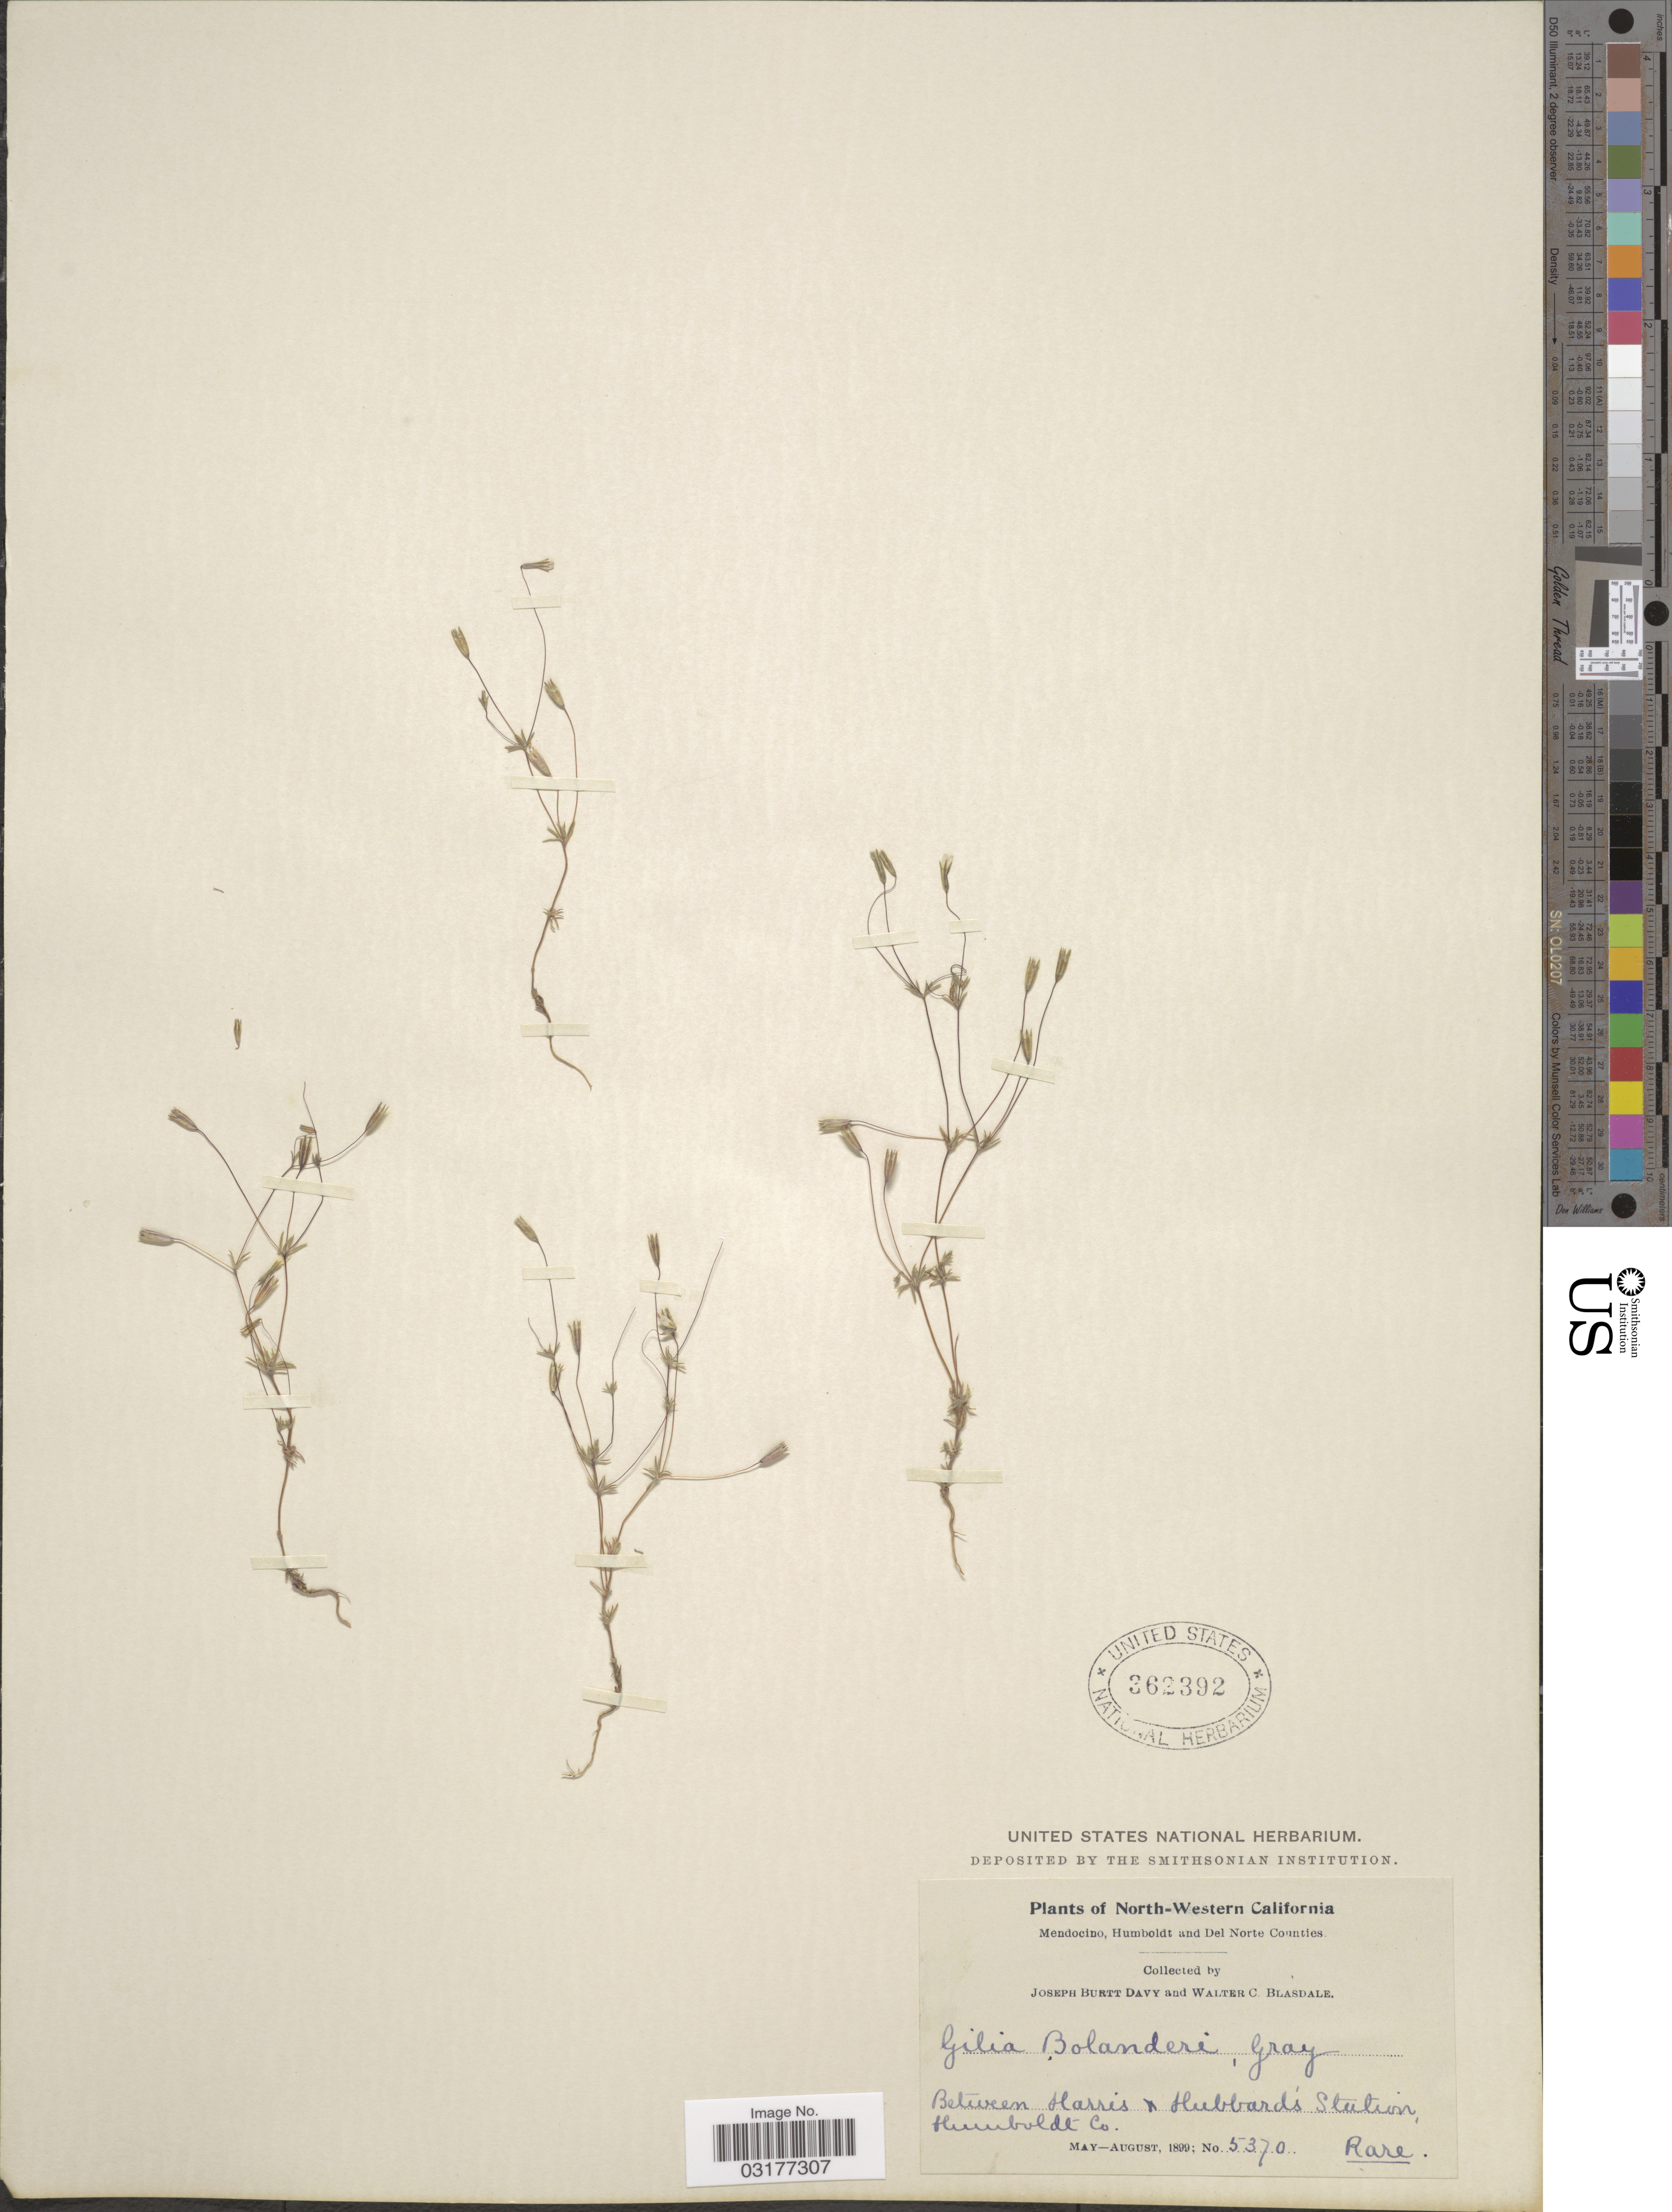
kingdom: Plantae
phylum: Tracheophyta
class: Magnoliopsida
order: Ericales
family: Polemoniaceae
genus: Leptosiphon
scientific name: Leptosiphon bolanderi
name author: (A. Gray) J.M. Porter & L.A. Johnson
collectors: J. Burtt Davy & W. Blasdale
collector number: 5370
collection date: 1899-05/1899-08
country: United States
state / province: California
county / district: Humboldt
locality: North-Western California. Mendocino, Humboldt and Del Norte Counties. Between Harris & Hubbard's Station, Humboldt Co.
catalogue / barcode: US 362392